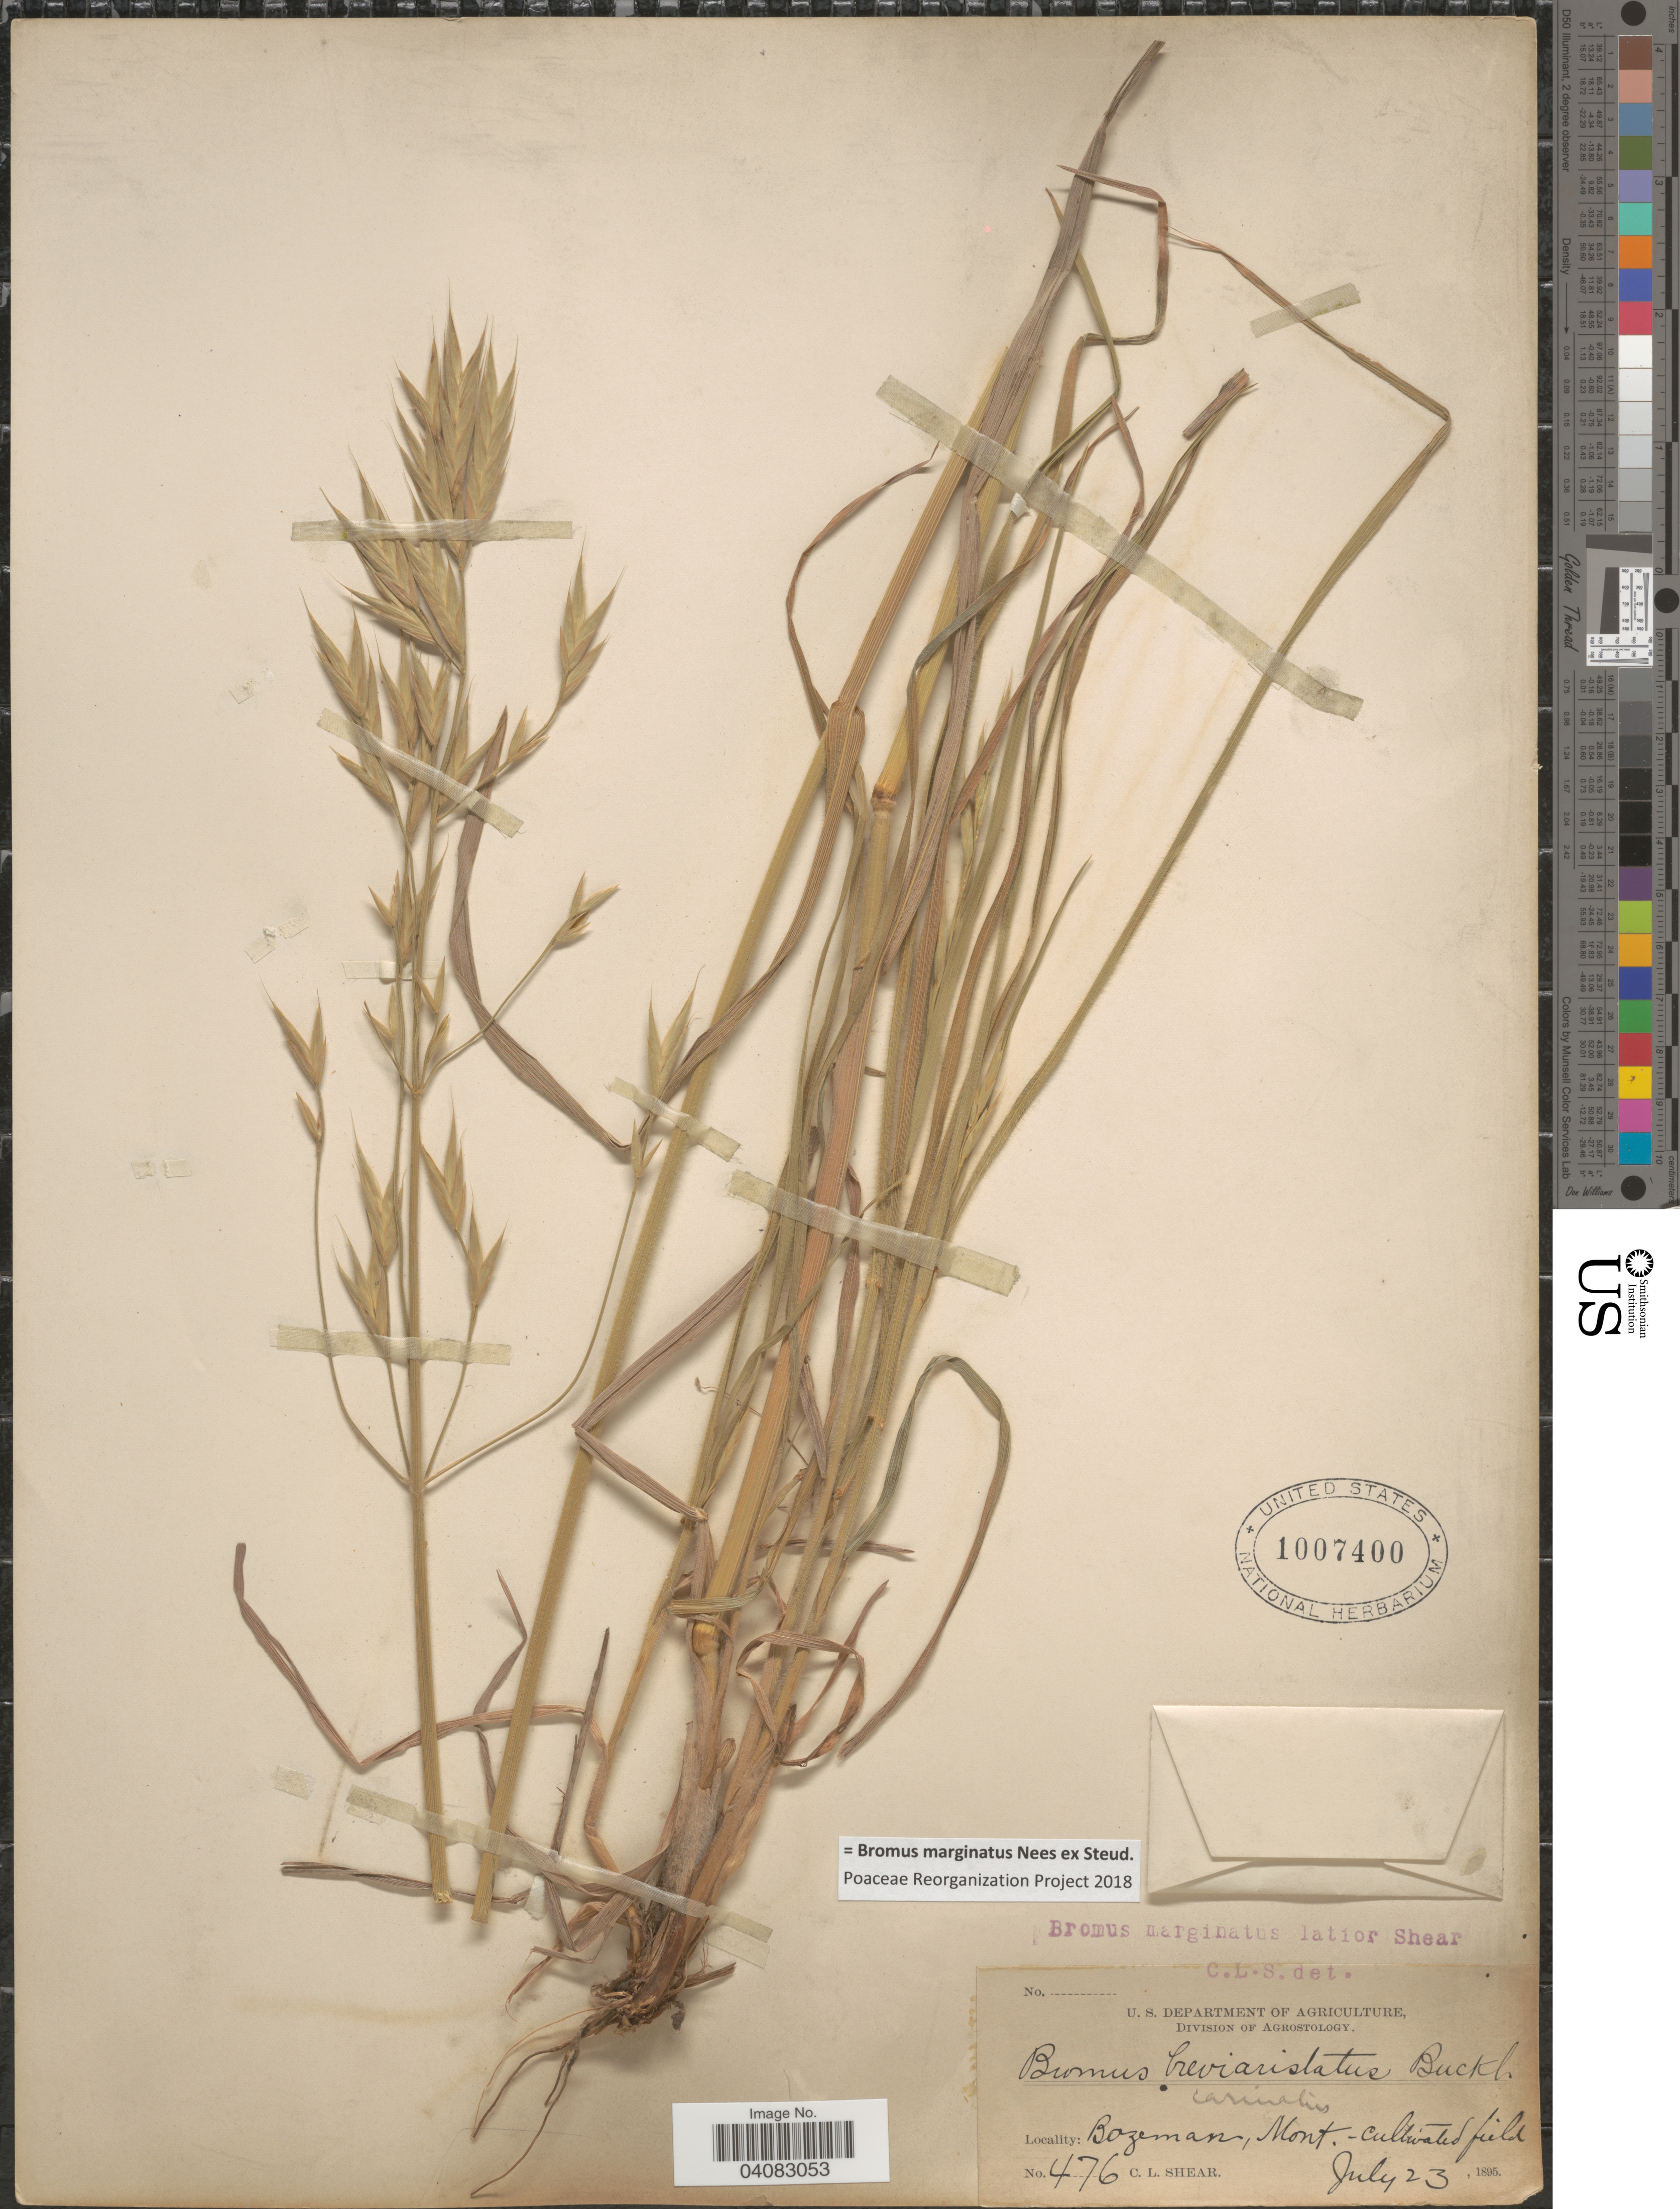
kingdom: Plantae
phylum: Tracheophyta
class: Liliopsida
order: Poales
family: Poaceae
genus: Bromus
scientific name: Bromus marginatus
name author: Nees ex Steud.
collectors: C. L. Shear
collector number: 476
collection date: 1895-07-23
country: United States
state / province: Montana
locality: Bozeman- cultivated field.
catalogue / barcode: US 1007400